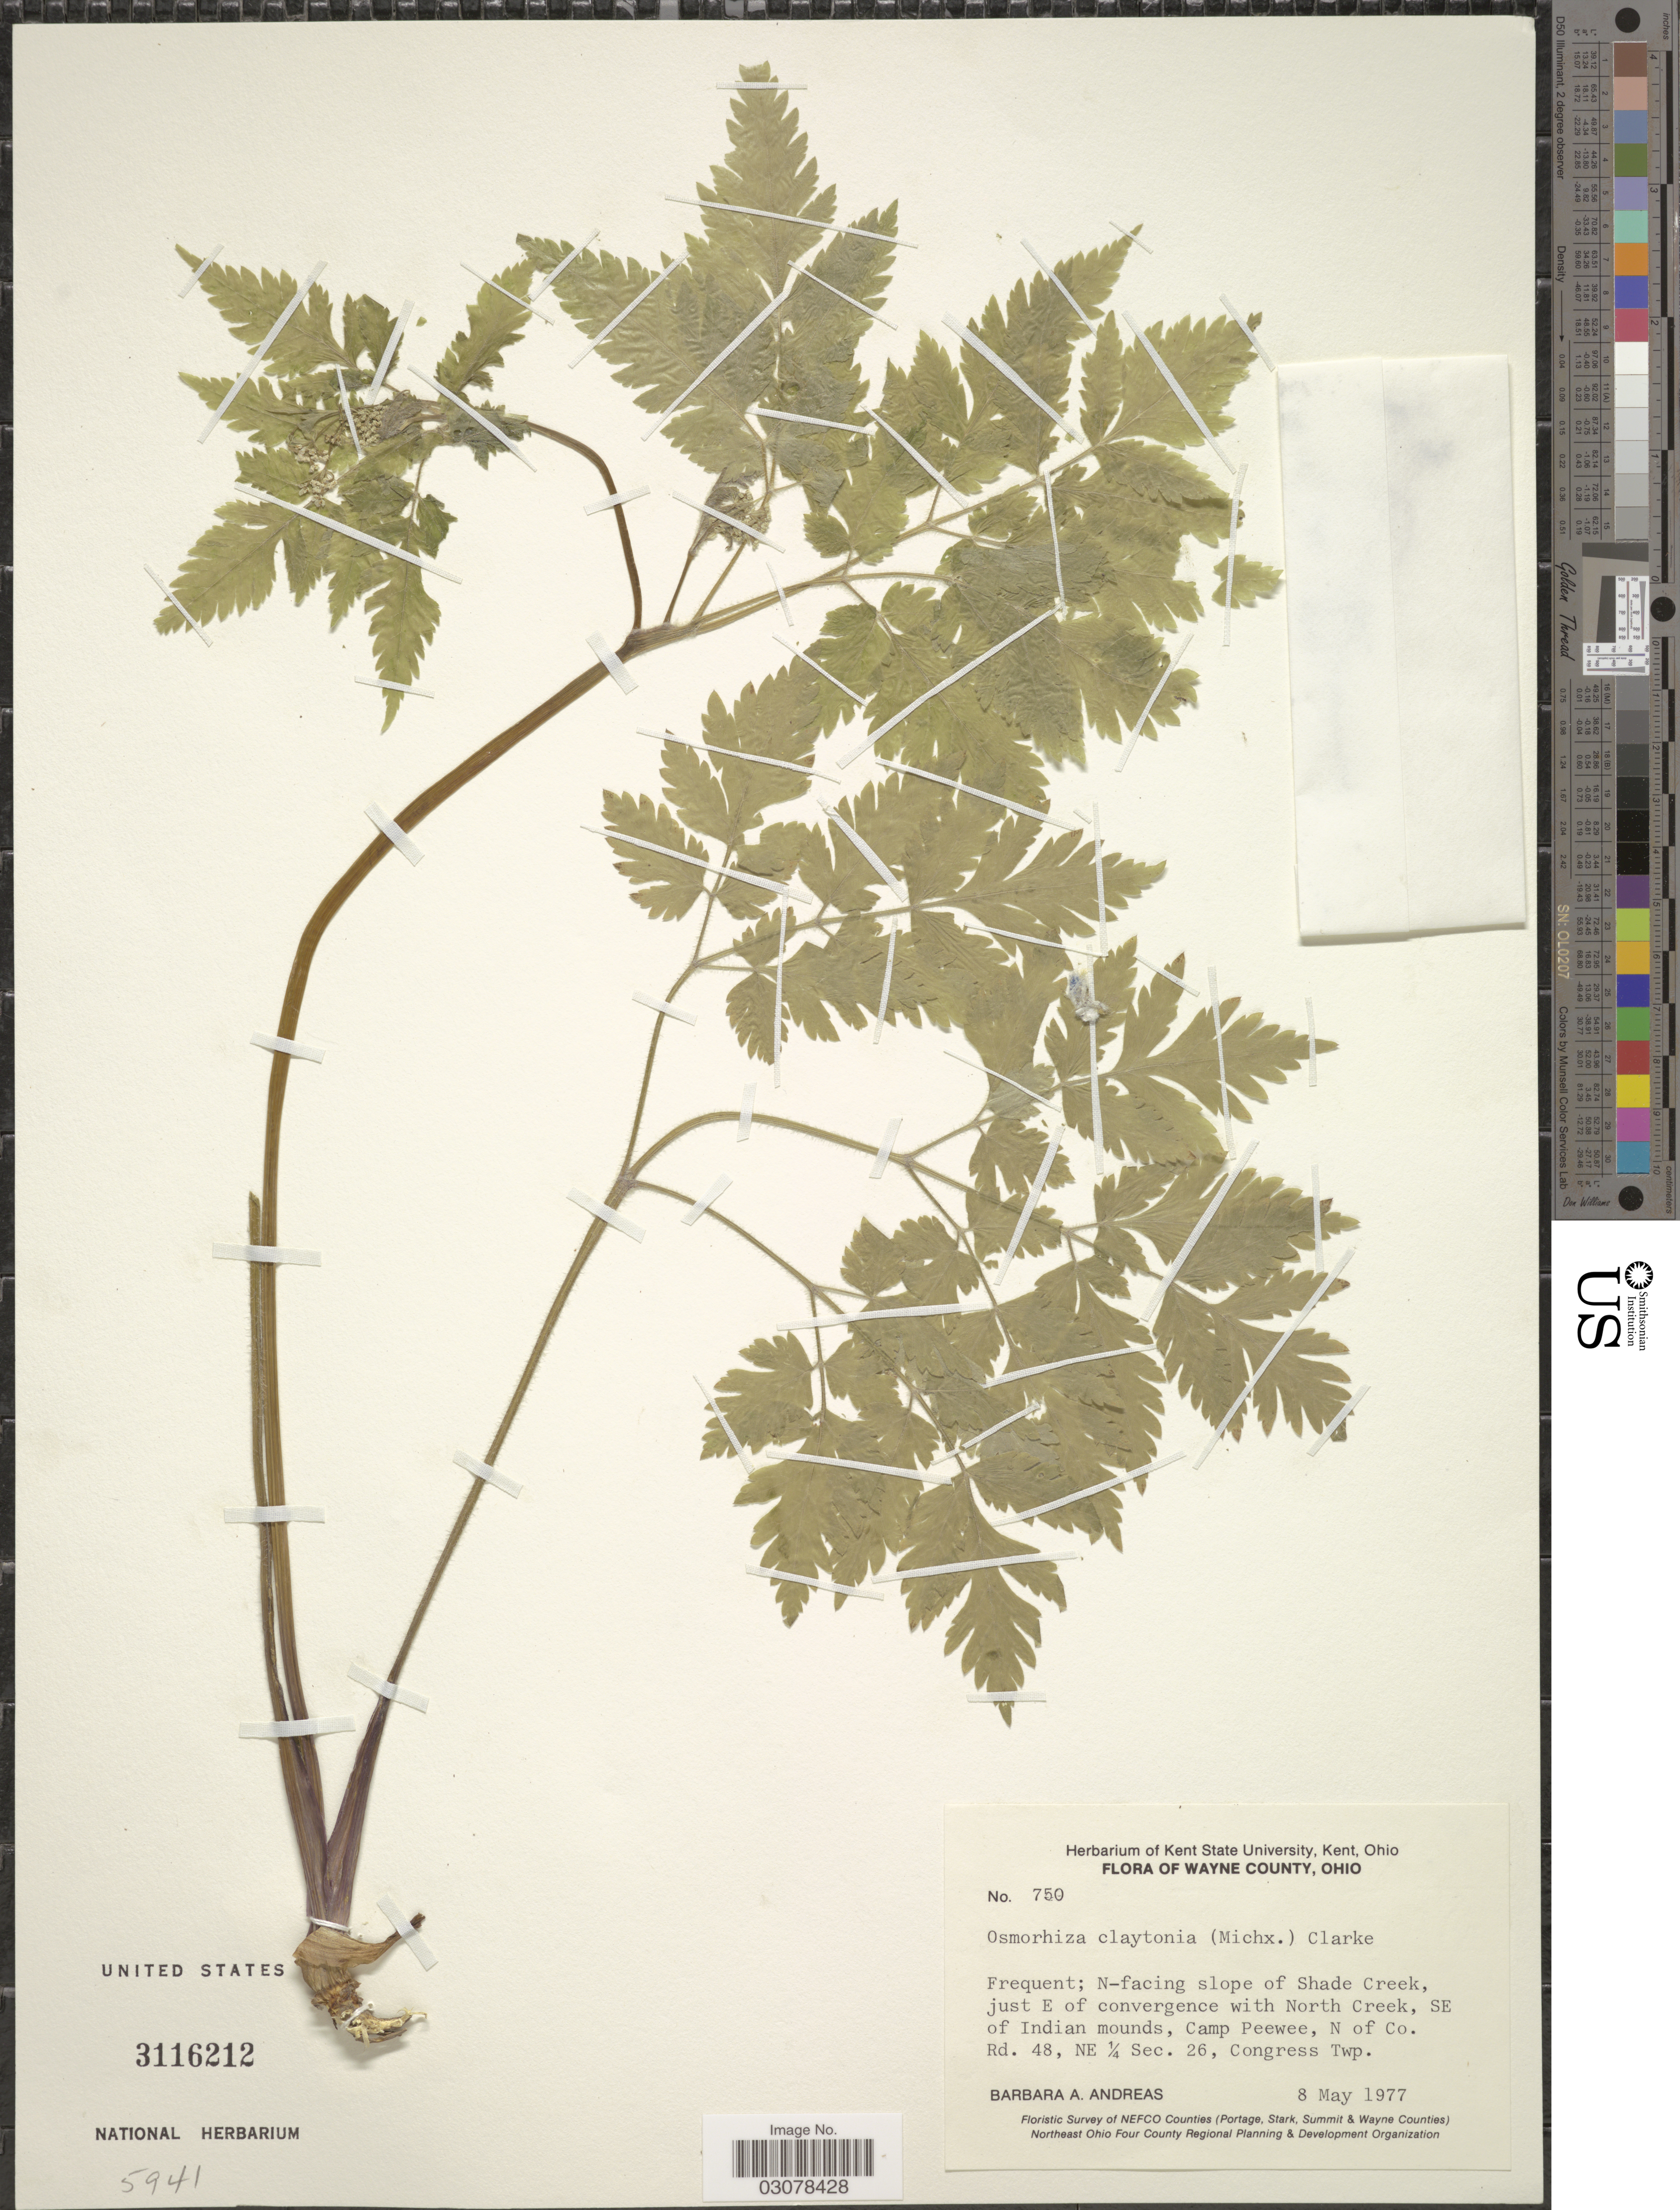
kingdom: Plantae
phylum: Tracheophyta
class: Magnoliopsida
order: Apiales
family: Apiaceae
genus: Osmorhiza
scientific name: Osmorhiza claytonii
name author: (Michx.) C.B. Clarke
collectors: B. A. Andreas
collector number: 750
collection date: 1977-05-08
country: United States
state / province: Ohio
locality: Wayne County. N-facing slope of Shade Creek, just E of convergence with North Creek, SE of Indian mounds, Camp Peewee, N of Co. Rd. 48, NE ¼ Sec. 26, Congress Twp.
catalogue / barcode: US 3116212